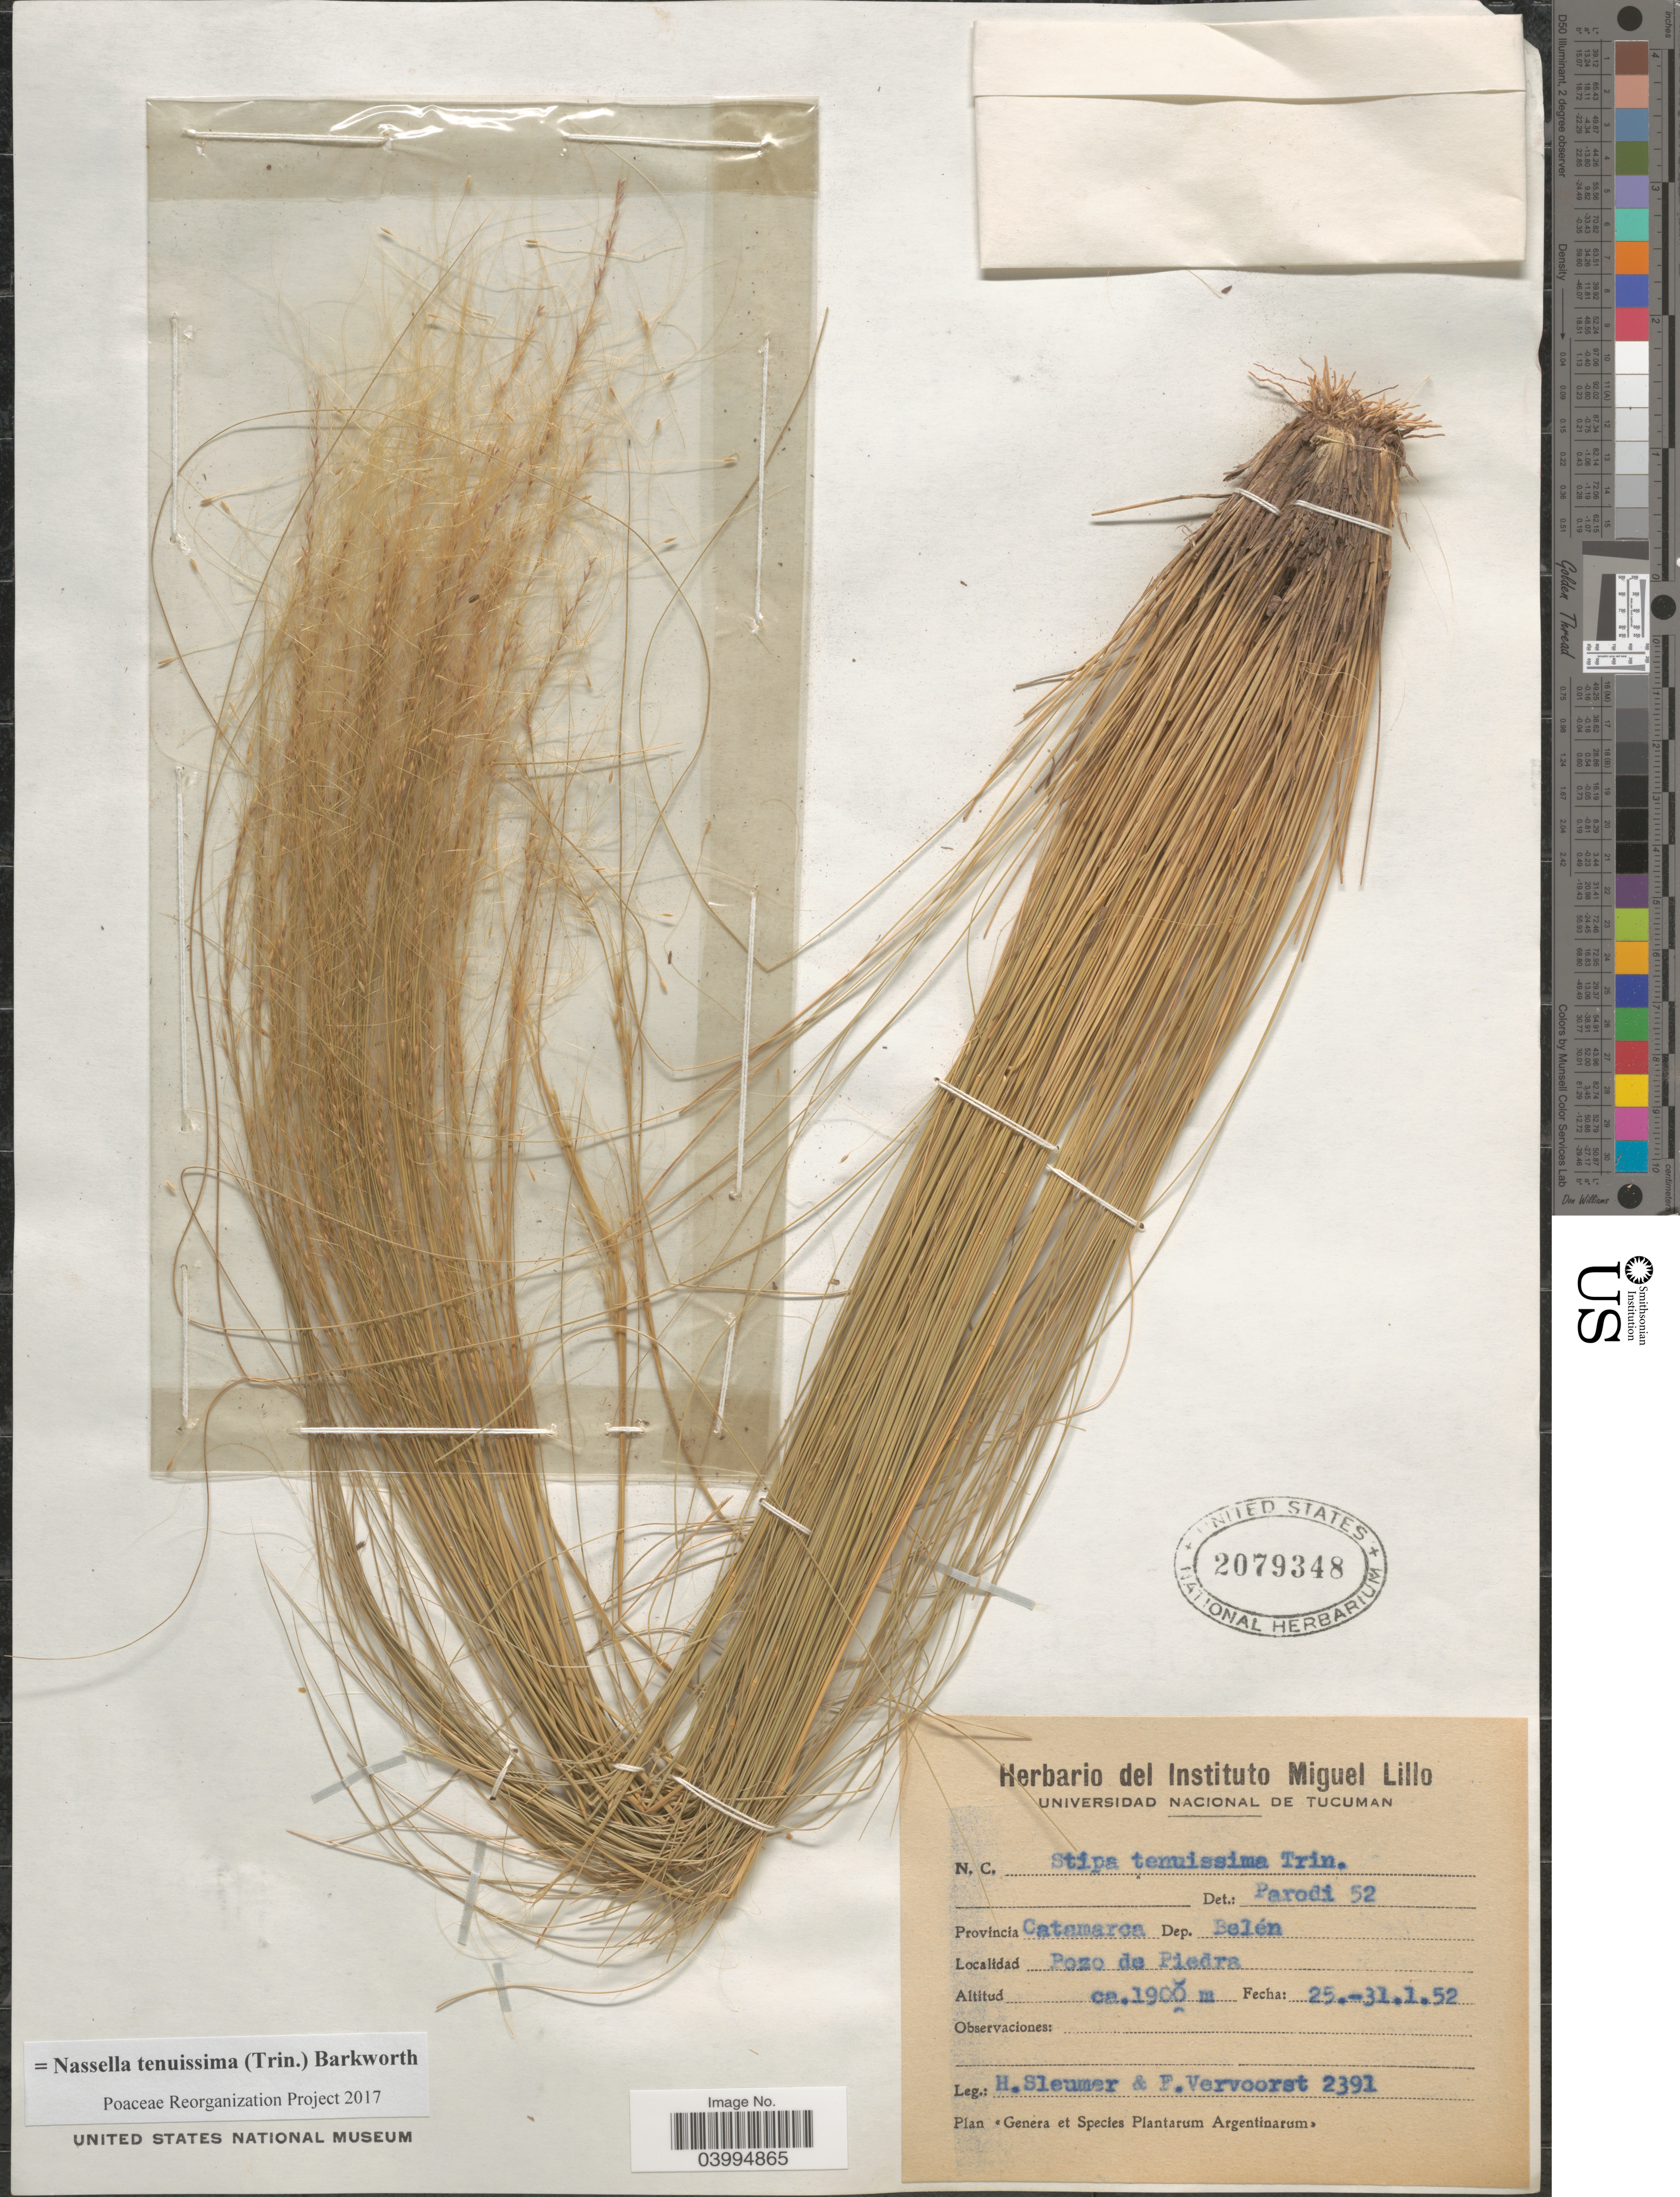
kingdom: Plantae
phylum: Tracheophyta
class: Liliopsida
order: Poales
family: Poaceae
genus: Nassella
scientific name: Nassella tenuissima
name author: (Trin.) Barkworth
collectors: H. O. Sleumer & F. Vervoorst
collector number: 2391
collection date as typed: Transcribed d/m/y: 25/1/52 to 31/1/52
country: Argentina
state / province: Catamarca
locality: Dep. Belén. Pozo de Piedra.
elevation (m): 1900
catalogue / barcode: US 2079348